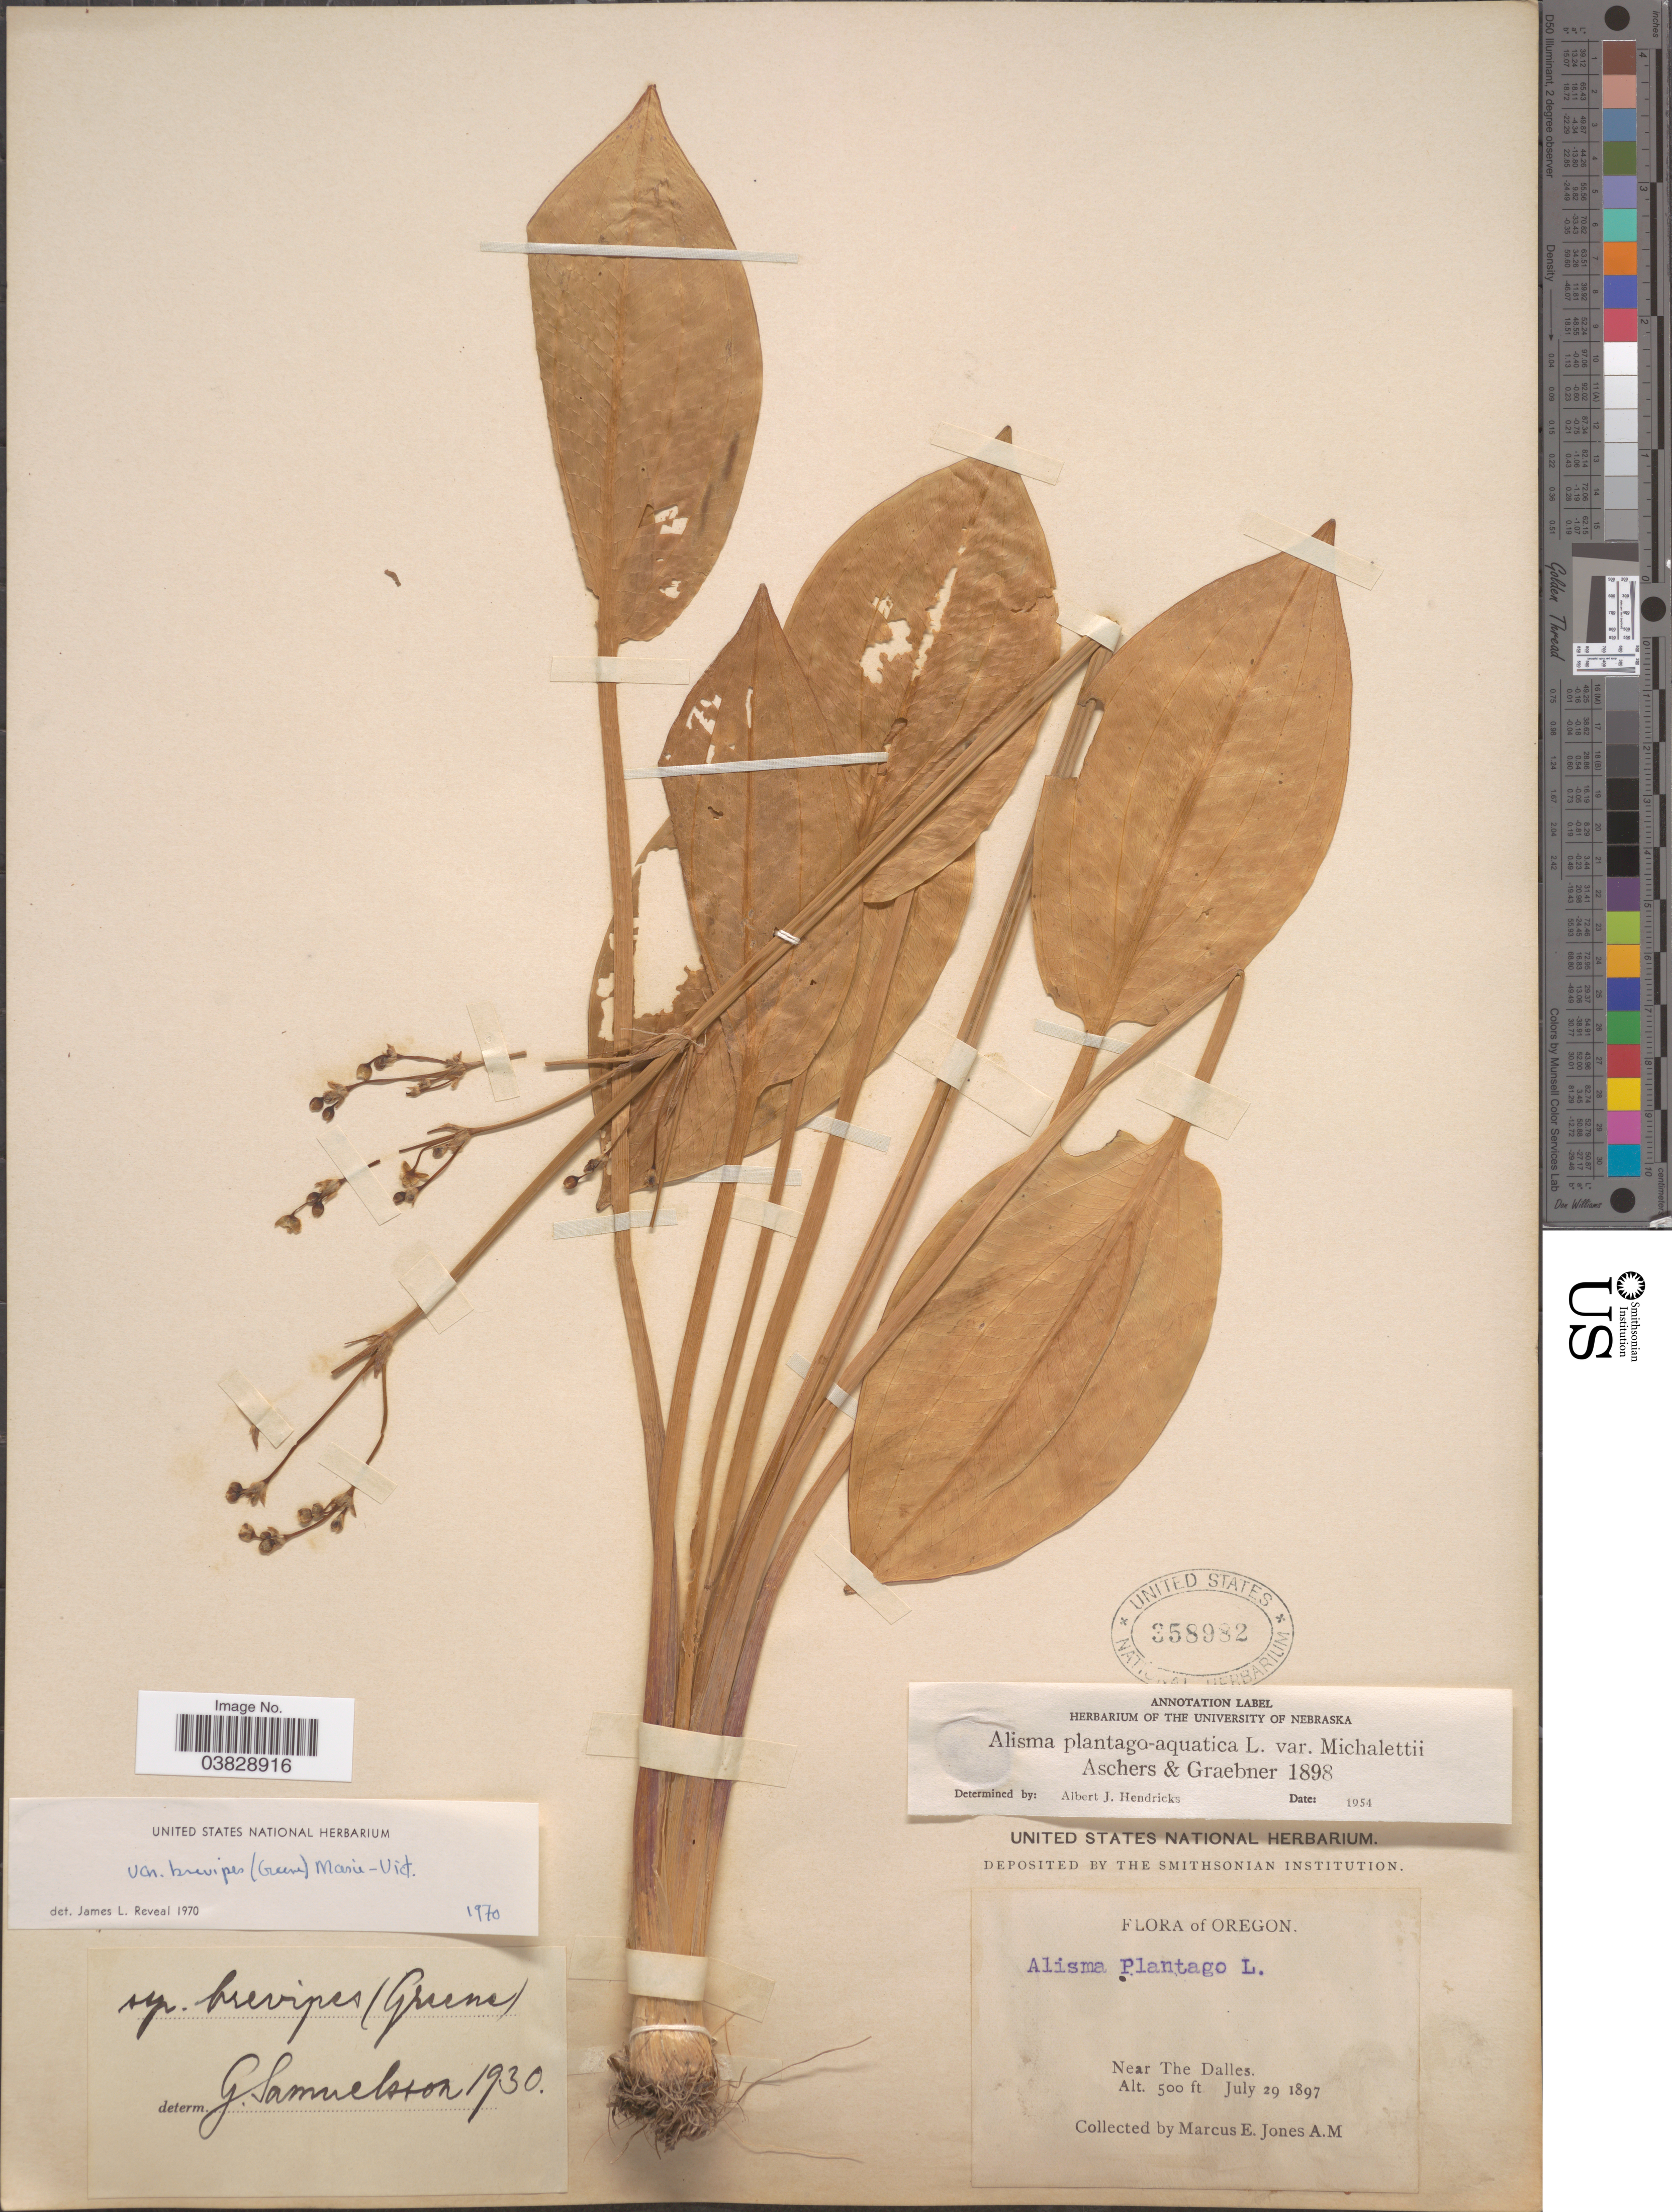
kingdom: Plantae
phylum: Tracheophyta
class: Liliopsida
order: Alismatales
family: Alismataceae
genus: Alisma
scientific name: Alisma plantago-aquatica var. brevipes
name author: (Greene) Vict.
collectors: M. E. Jones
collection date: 1897-07-29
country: United States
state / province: Oregon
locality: Near the Dalles.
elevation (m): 152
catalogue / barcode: US 358982